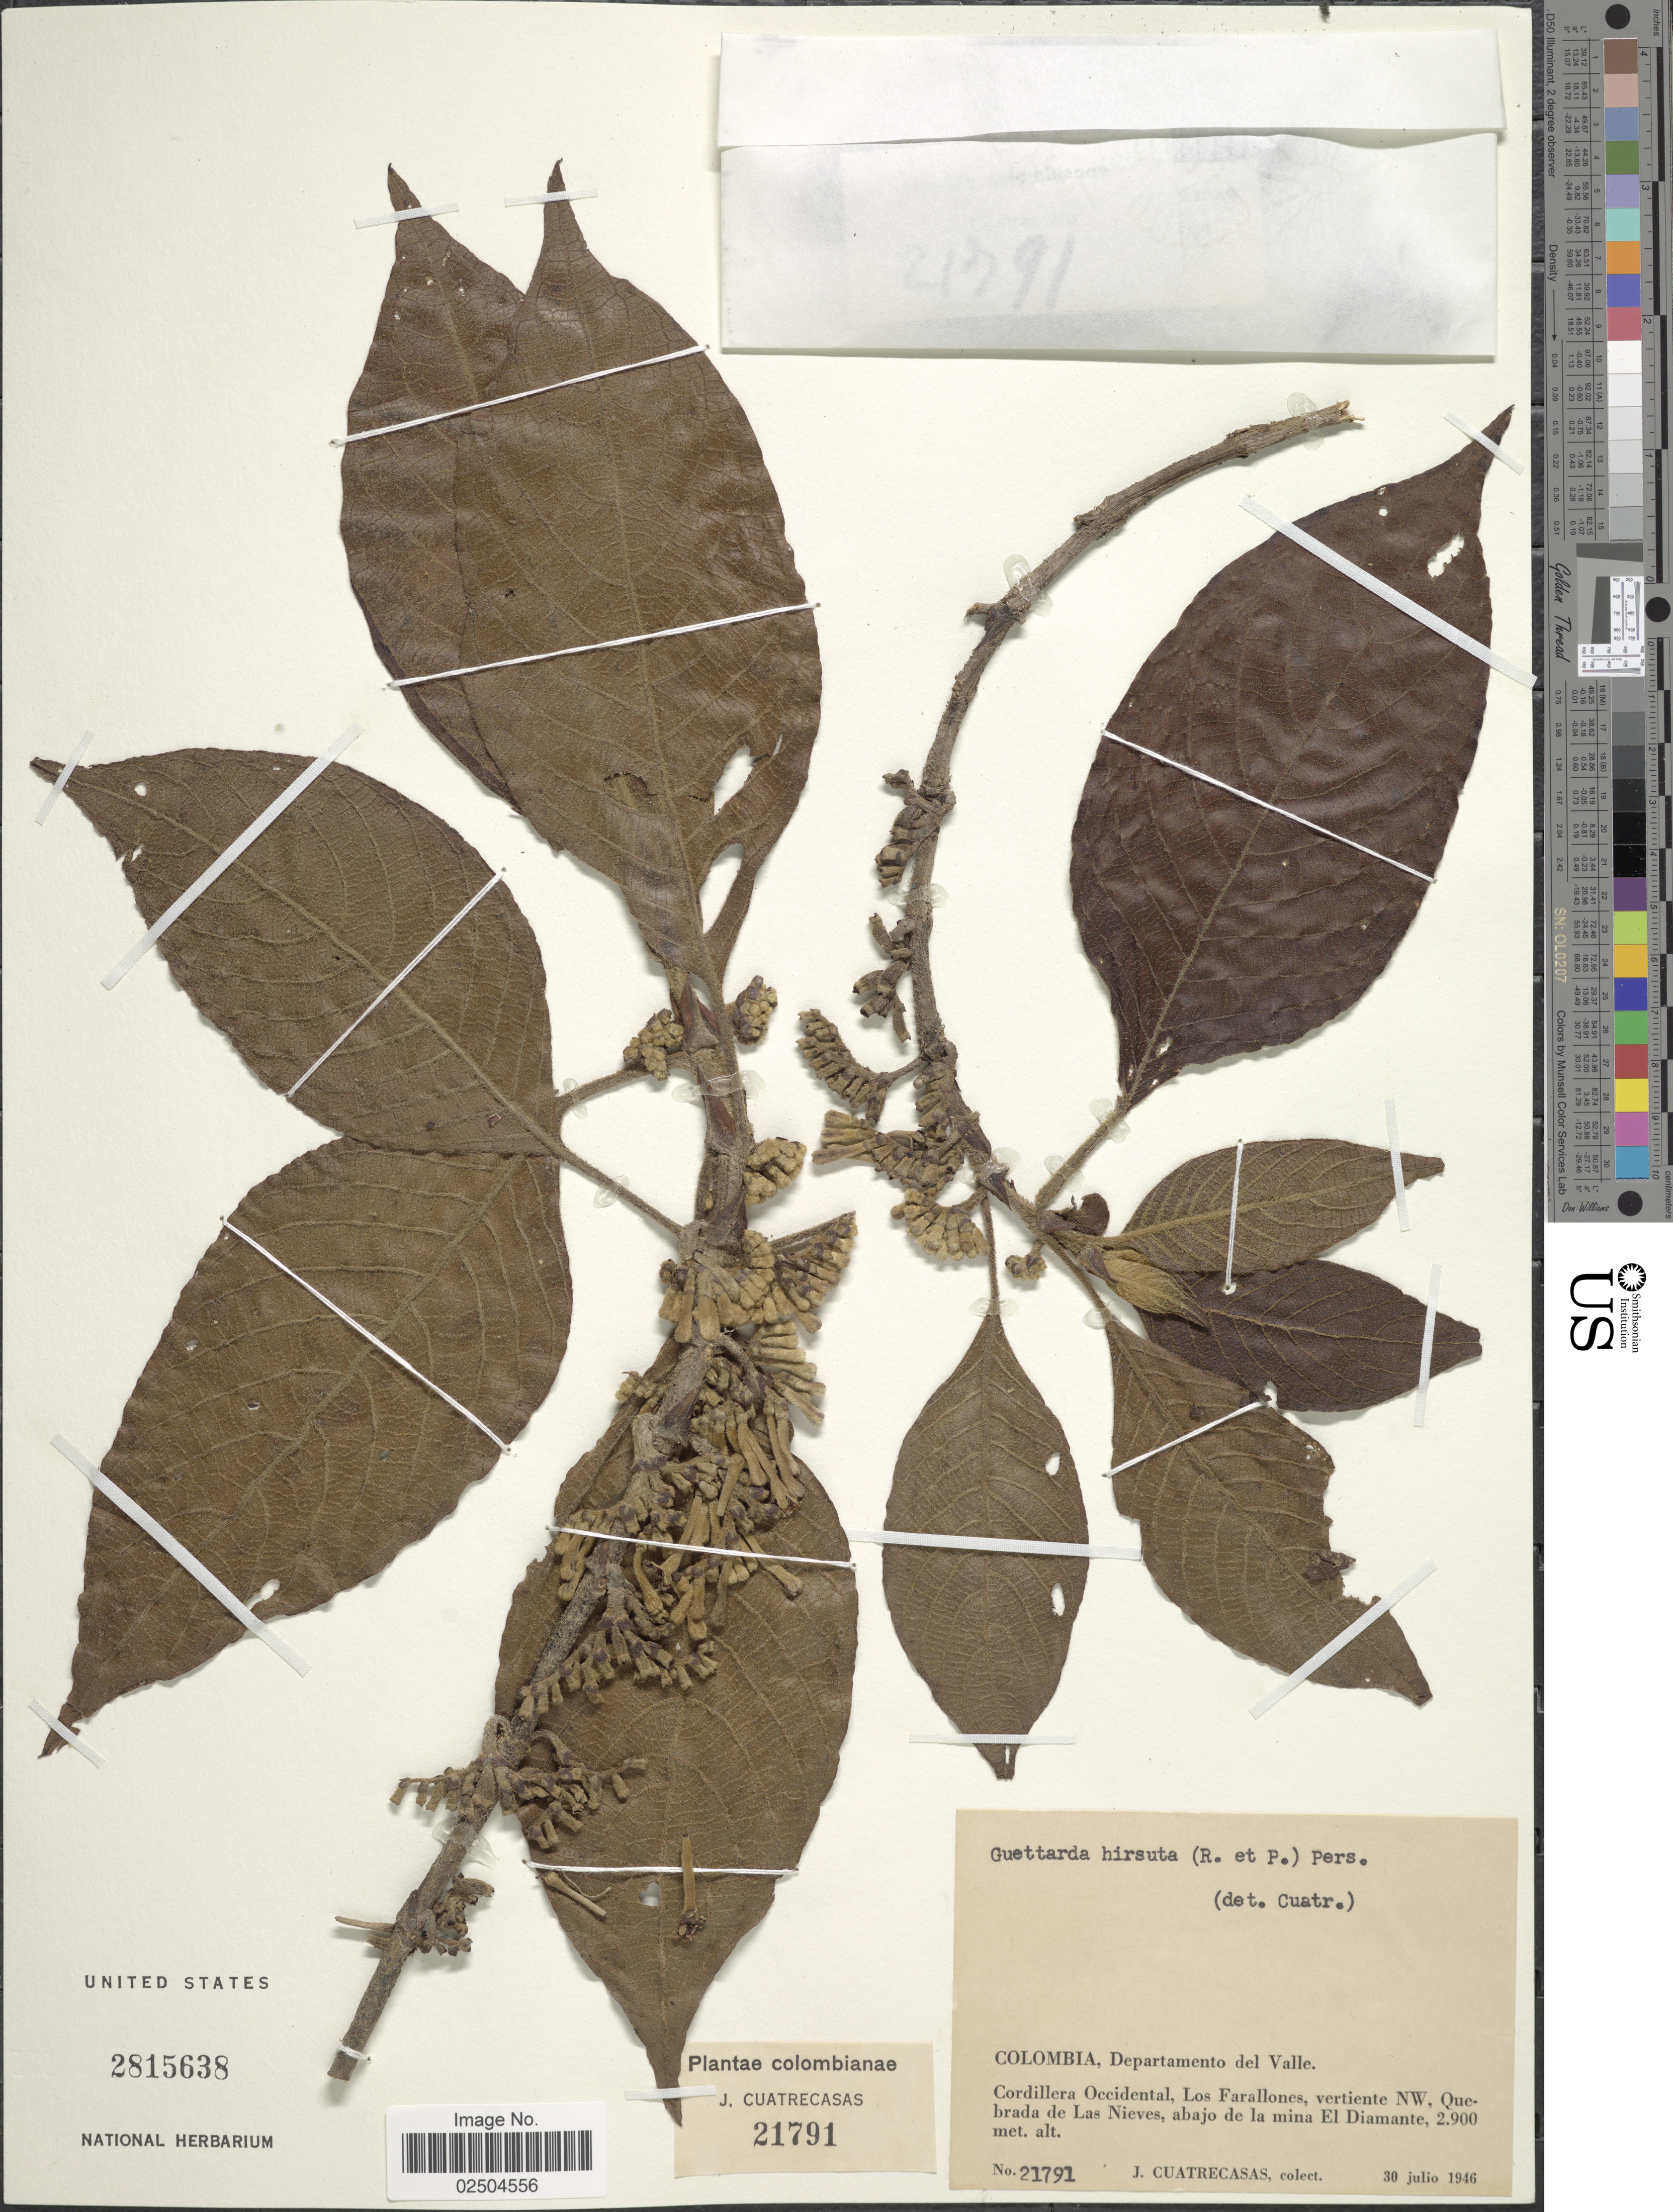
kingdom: Plantae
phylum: Tracheophyta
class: Magnoliopsida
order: Gentianales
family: Rubiaceae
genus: Guettarda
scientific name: Guettarda hirsuta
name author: (Ruiz & Pav.) Pers.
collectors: J. Cuatrecasas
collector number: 21791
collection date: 1946-07-30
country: Colombia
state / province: Valle del Cauca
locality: Colombia, Departamento del Valle, Cordillera Occidental, Los Farallones, vertiente NW, Quebrada de Las Nieves, abajo de la mina El Diamante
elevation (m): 2900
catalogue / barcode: US 2815638